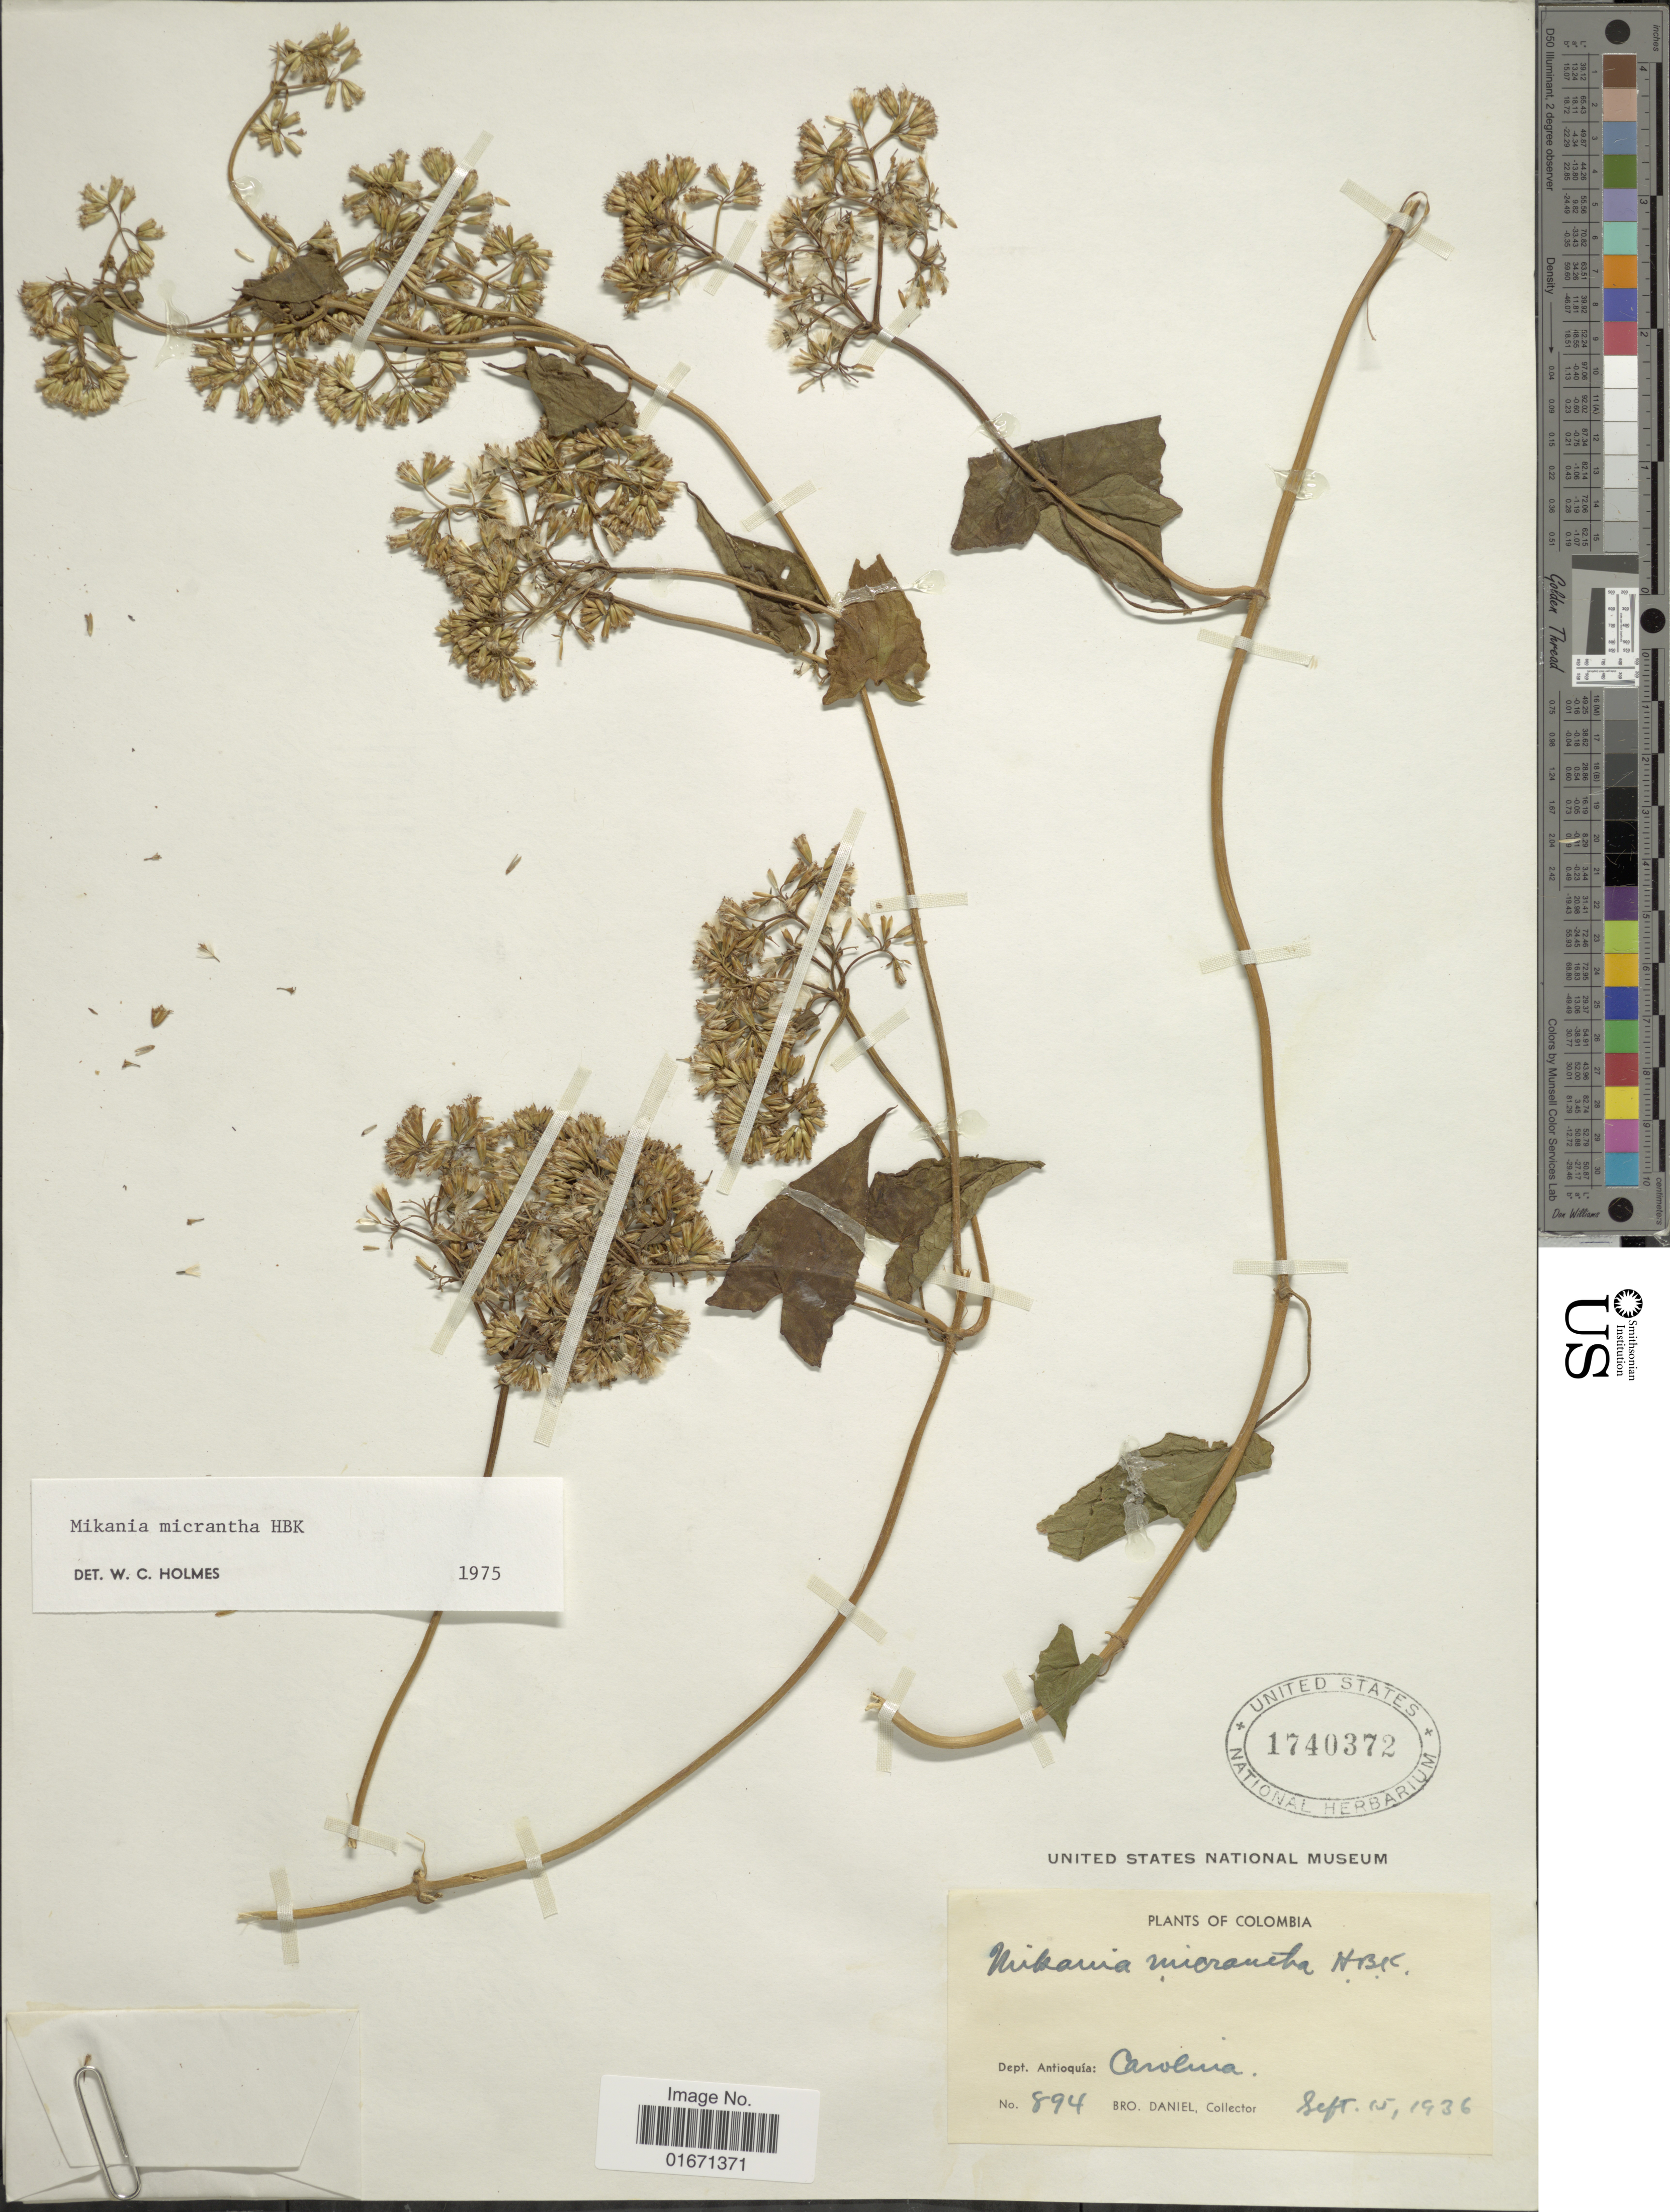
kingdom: Plantae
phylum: Tracheophyta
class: Magnoliopsida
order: Asterales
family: Asteraceae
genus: Mikania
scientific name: Mikania micrantha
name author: Kunth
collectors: Bro. Daniel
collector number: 894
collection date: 1936-09-15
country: Colombia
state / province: Antioquia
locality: Carolina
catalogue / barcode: US 1740372